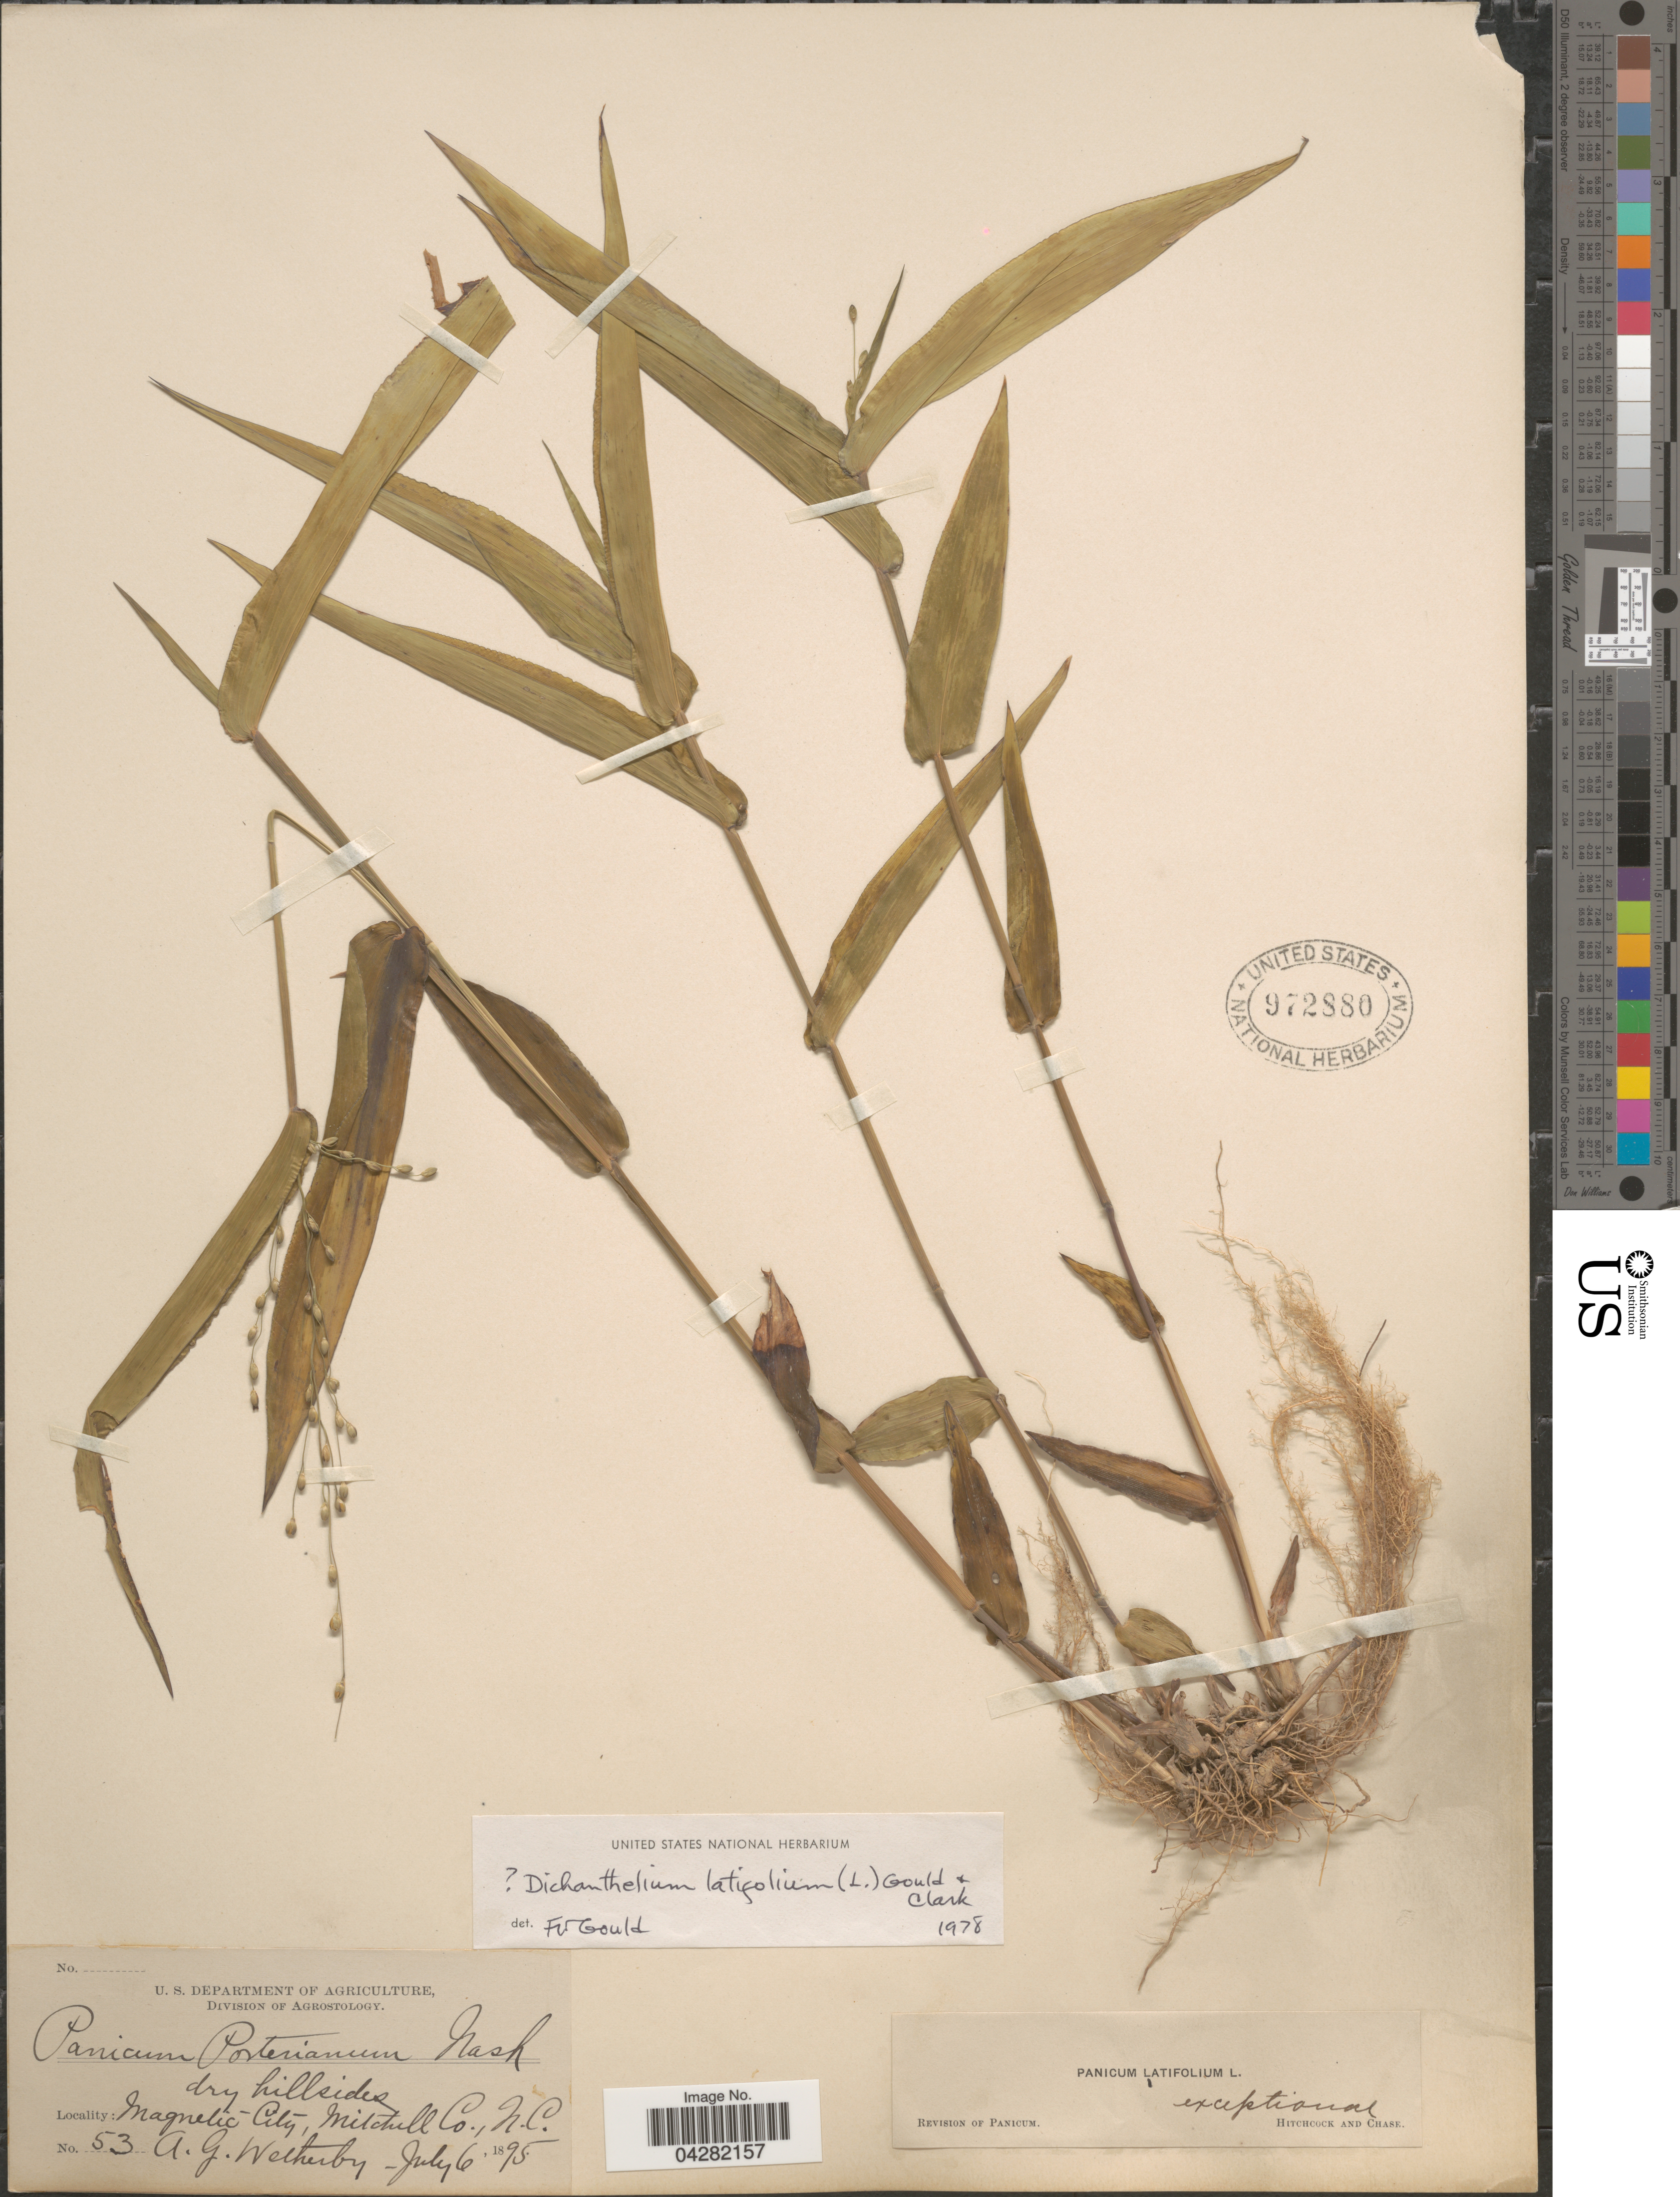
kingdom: Plantae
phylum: Tracheophyta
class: Liliopsida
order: Poales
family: Poaceae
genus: Dichanthelium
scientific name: Dichanthelium latifolium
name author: (L.) Harvill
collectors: A. Wetherby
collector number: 53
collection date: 1895-07-06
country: United States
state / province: North Carolina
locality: Magnetic City, Mitchell Co.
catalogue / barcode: US 972880